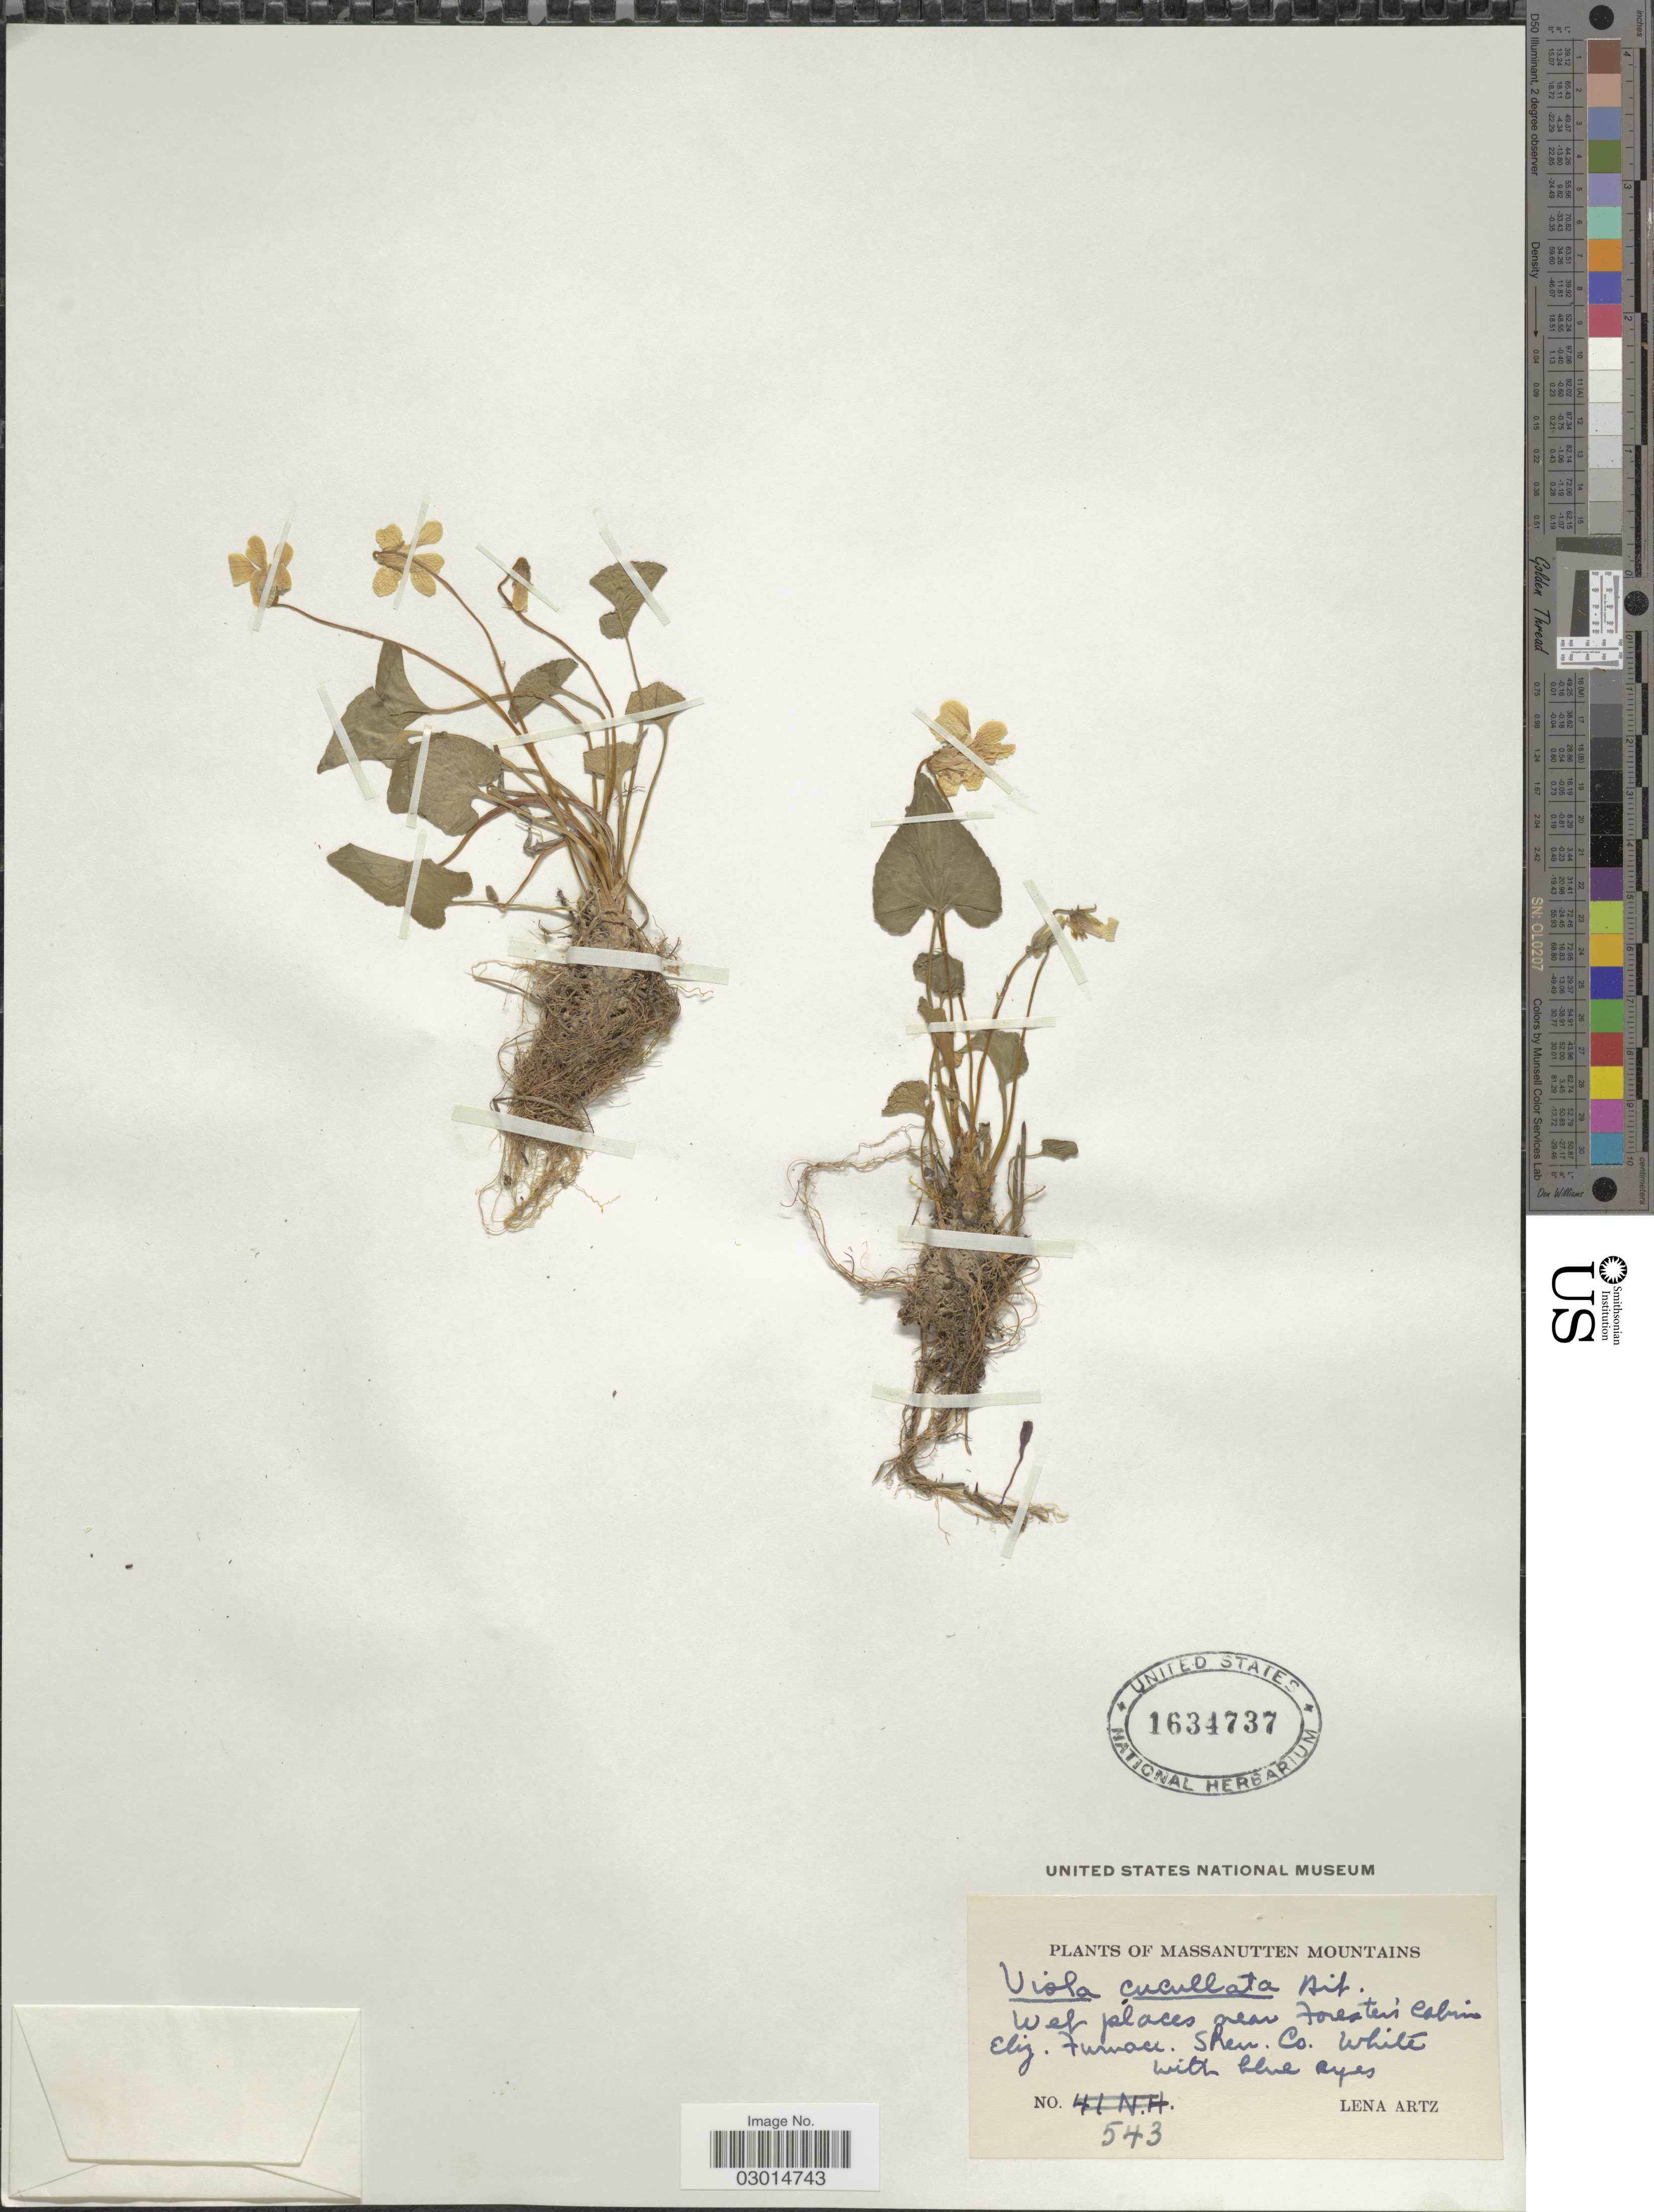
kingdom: Plantae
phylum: Tracheophyta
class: Magnoliopsida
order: Malpighiales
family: Violaceae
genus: Viola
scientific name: Viola cucullata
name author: Aiton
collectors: L. Artz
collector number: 543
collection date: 1935-04-28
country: United States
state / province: Virginia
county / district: Shenandoah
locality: Massanutten Mountains, wet places near Forester's Cabin Eliz. Furnace. Shen. Co.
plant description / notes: This specimen was collected 1935-04-28. Data from the collection notebooks of Lena Artz. [George Mason University, Ted R. Bradley Herbarium]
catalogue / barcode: US 1634737